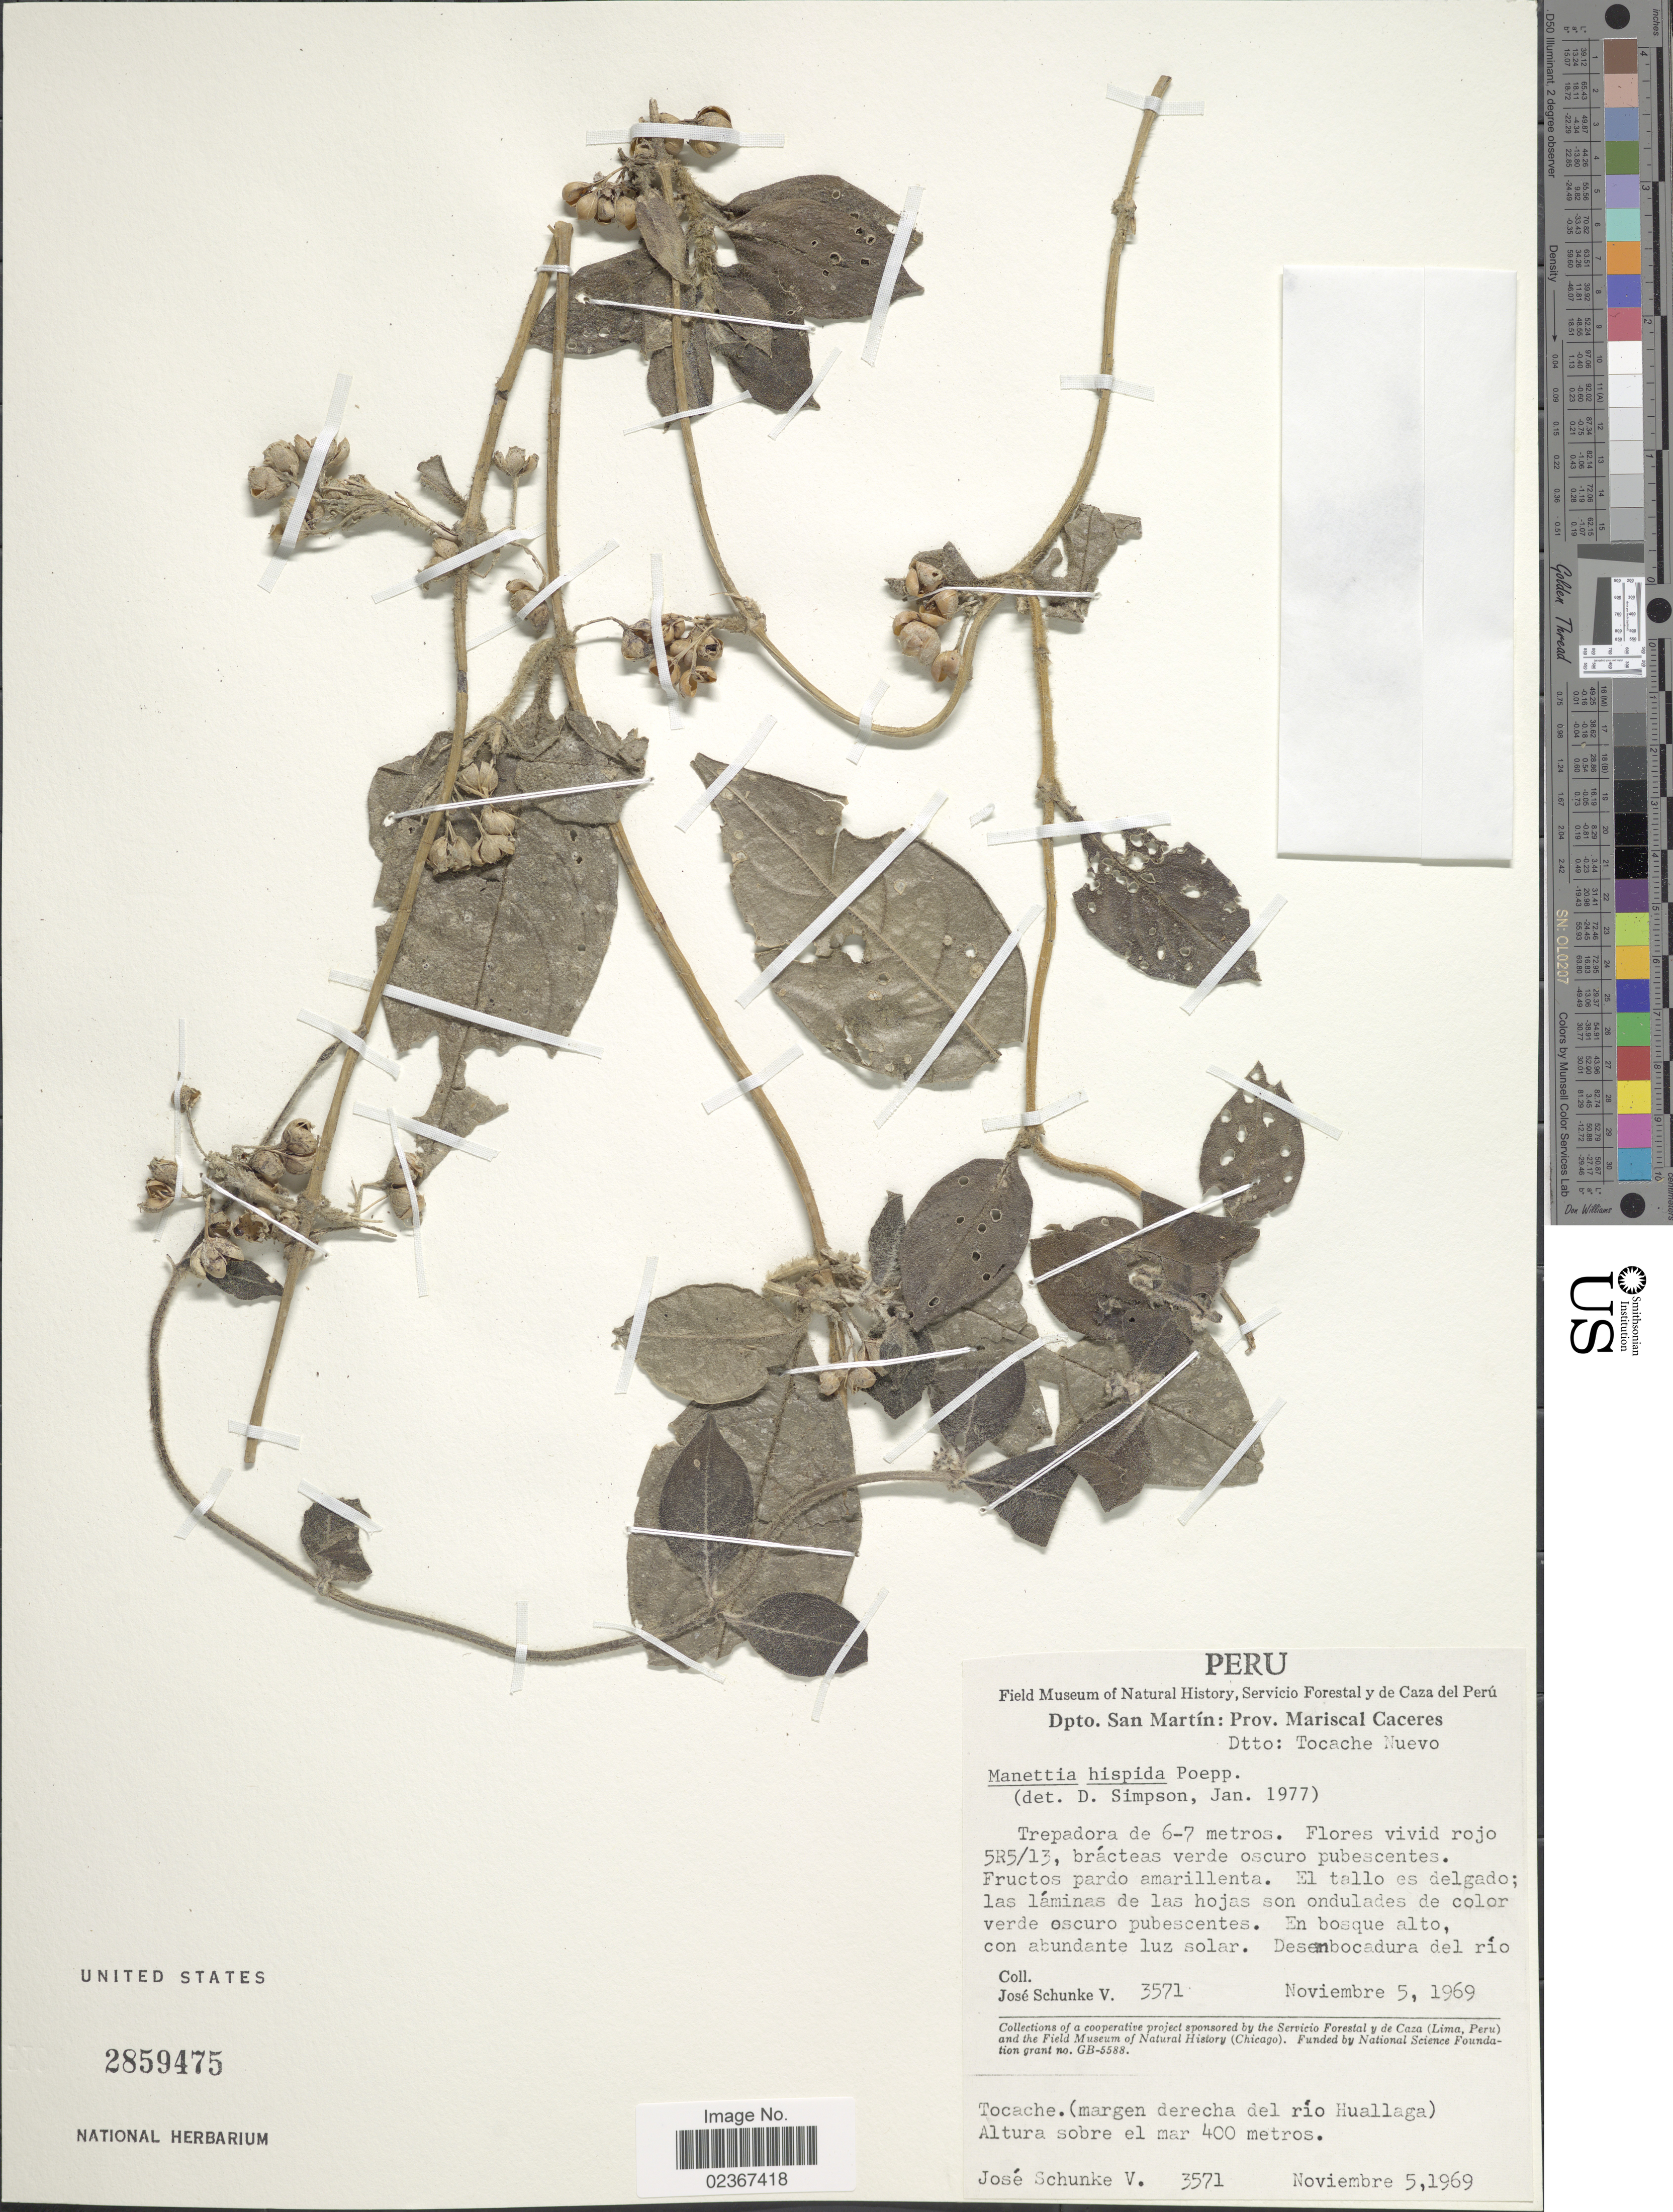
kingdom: Plantae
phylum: Tracheophyta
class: Magnoliopsida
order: Gentianales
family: Rubiaceae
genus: Manettia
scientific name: Manettia hispida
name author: Poepp.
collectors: J. Schunke Vigo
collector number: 3571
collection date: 1969-11-05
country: Peru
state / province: San Martín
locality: Prov. Mariscal Caceres. Dtto Tocache Nuevo. Desembocadura del rio Tocache (margen derecha del rio Huallaga)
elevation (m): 400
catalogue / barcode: US 2859475